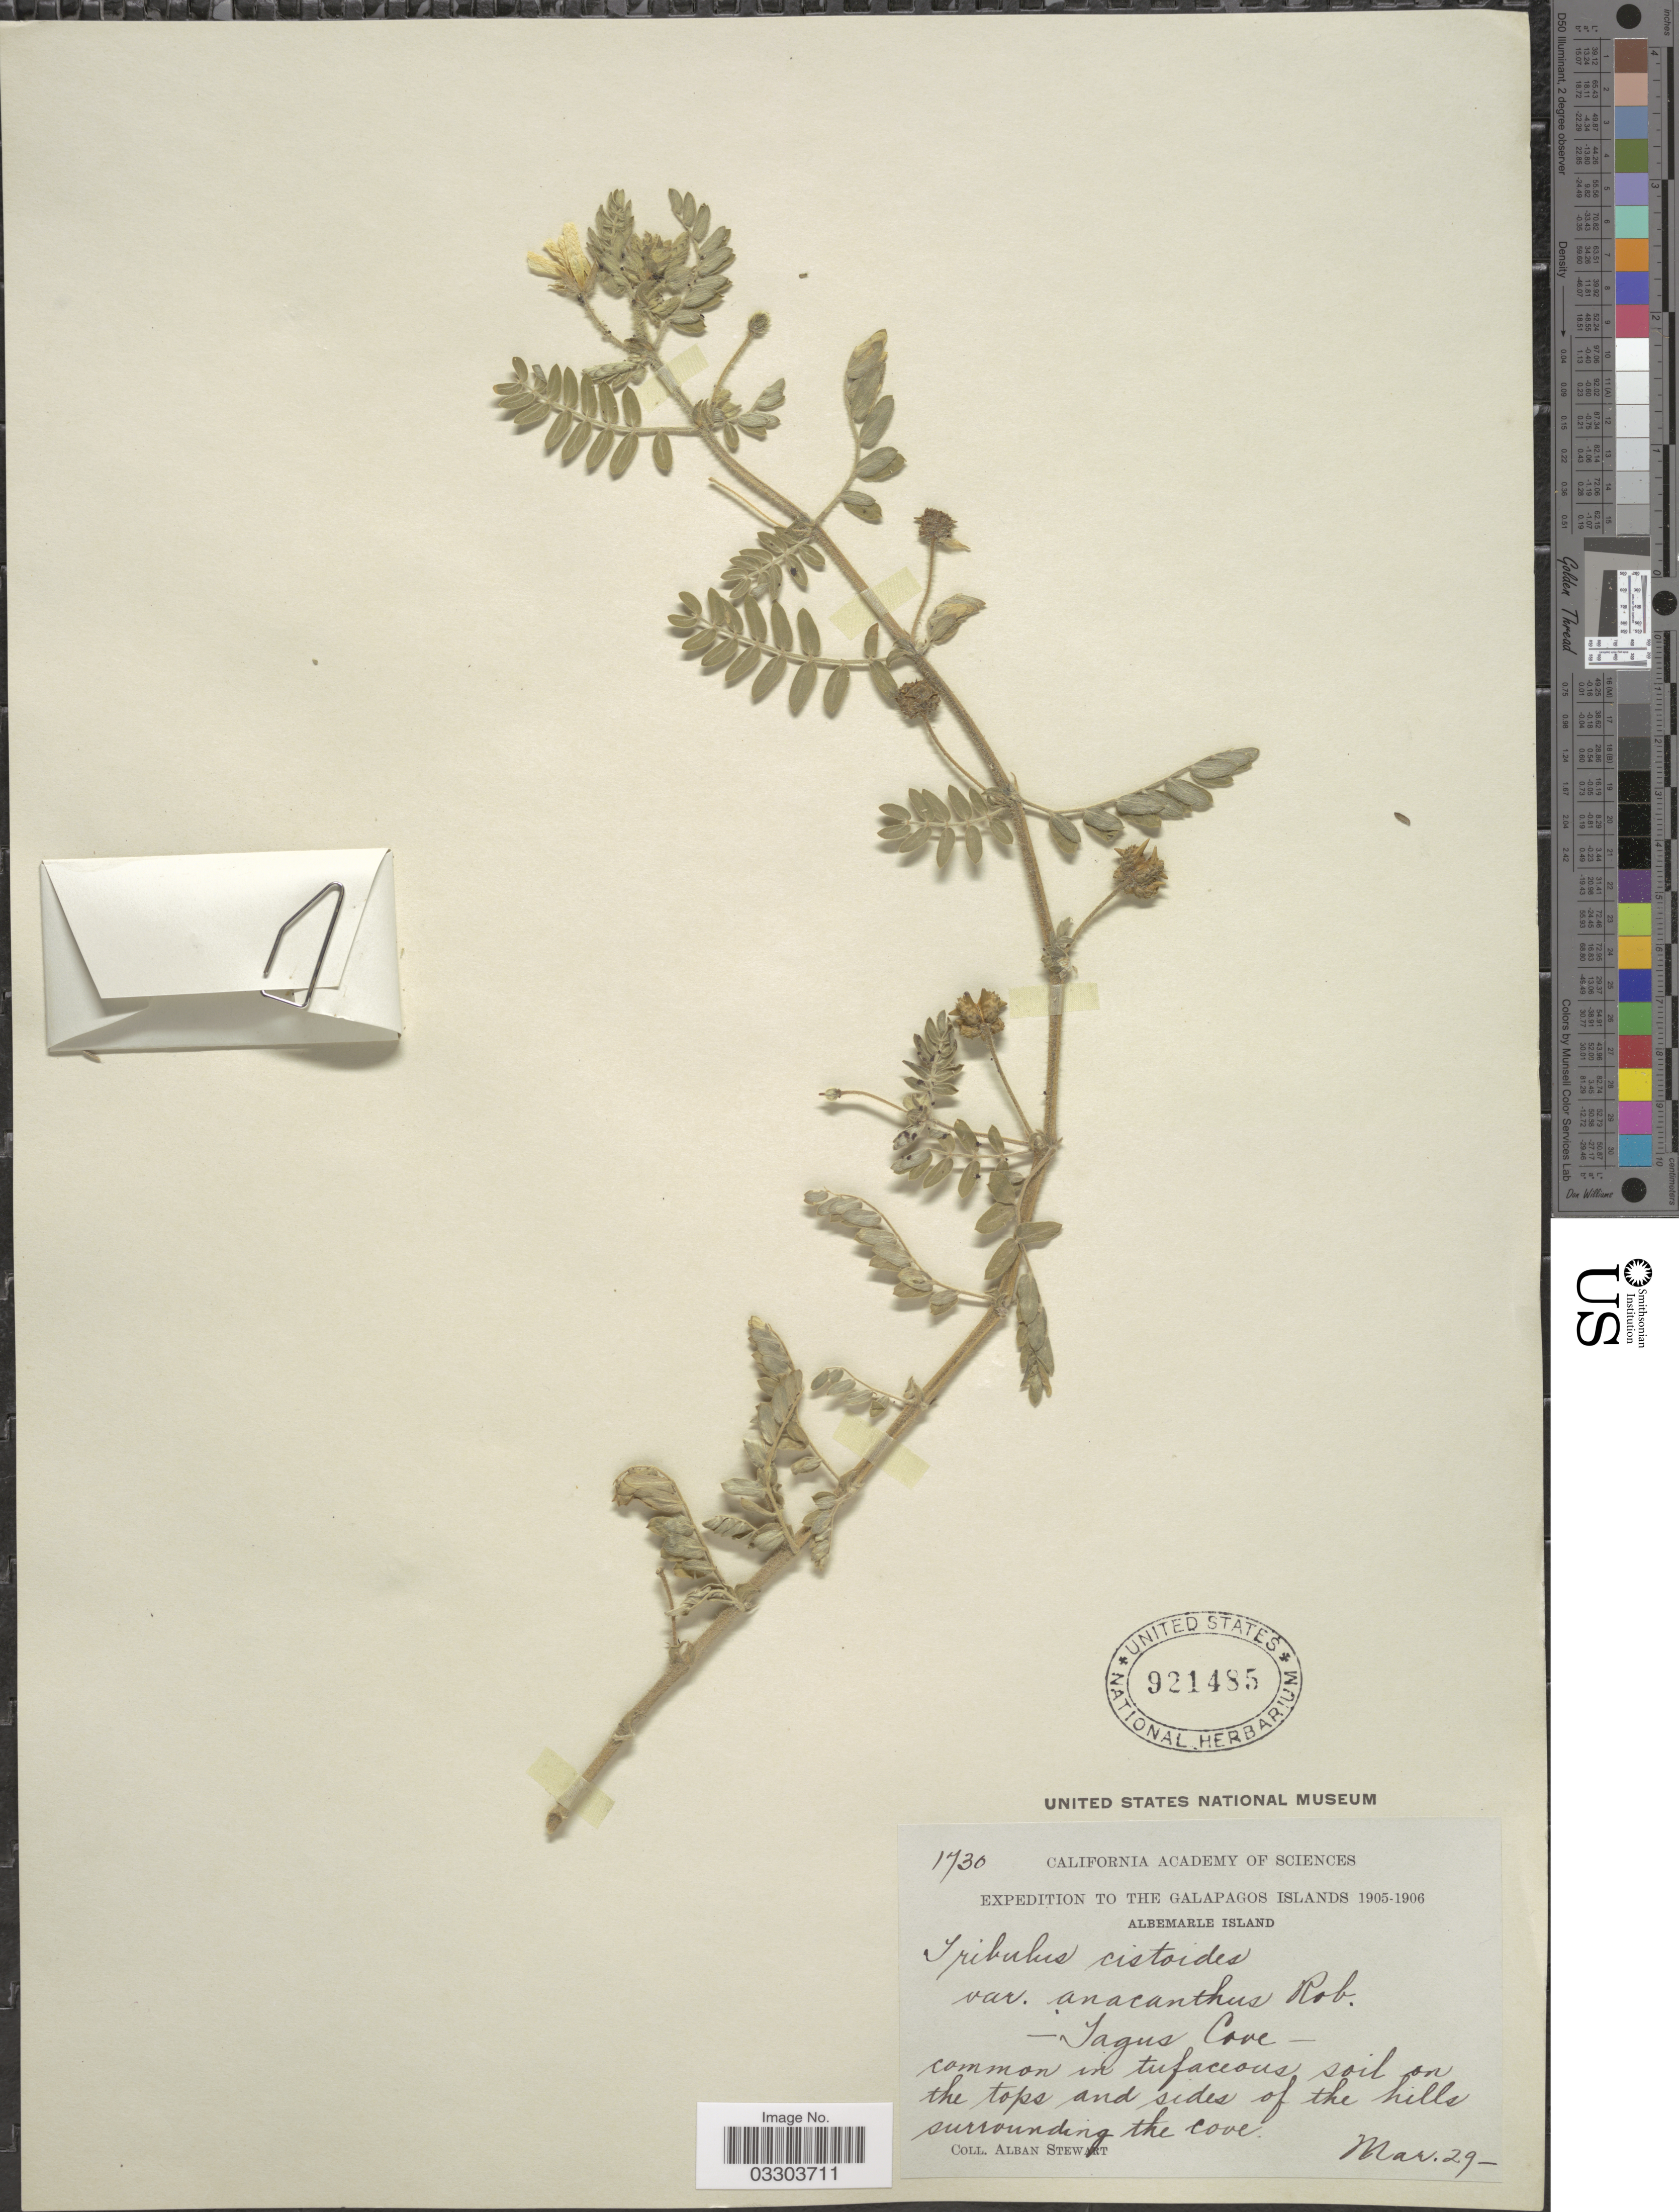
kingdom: Plantae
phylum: Tracheophyta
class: Magnoliopsida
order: Zygophyllales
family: Zygophyllaceae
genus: Tribulus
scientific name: Tribulus cistoides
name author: L.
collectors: A. Stewart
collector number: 1730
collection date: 1905-03-29/1906-03-29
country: Ecuador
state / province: Colón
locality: The Galapagos Islands. Albemarle Island. Tagus Cove.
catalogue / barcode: US 921485